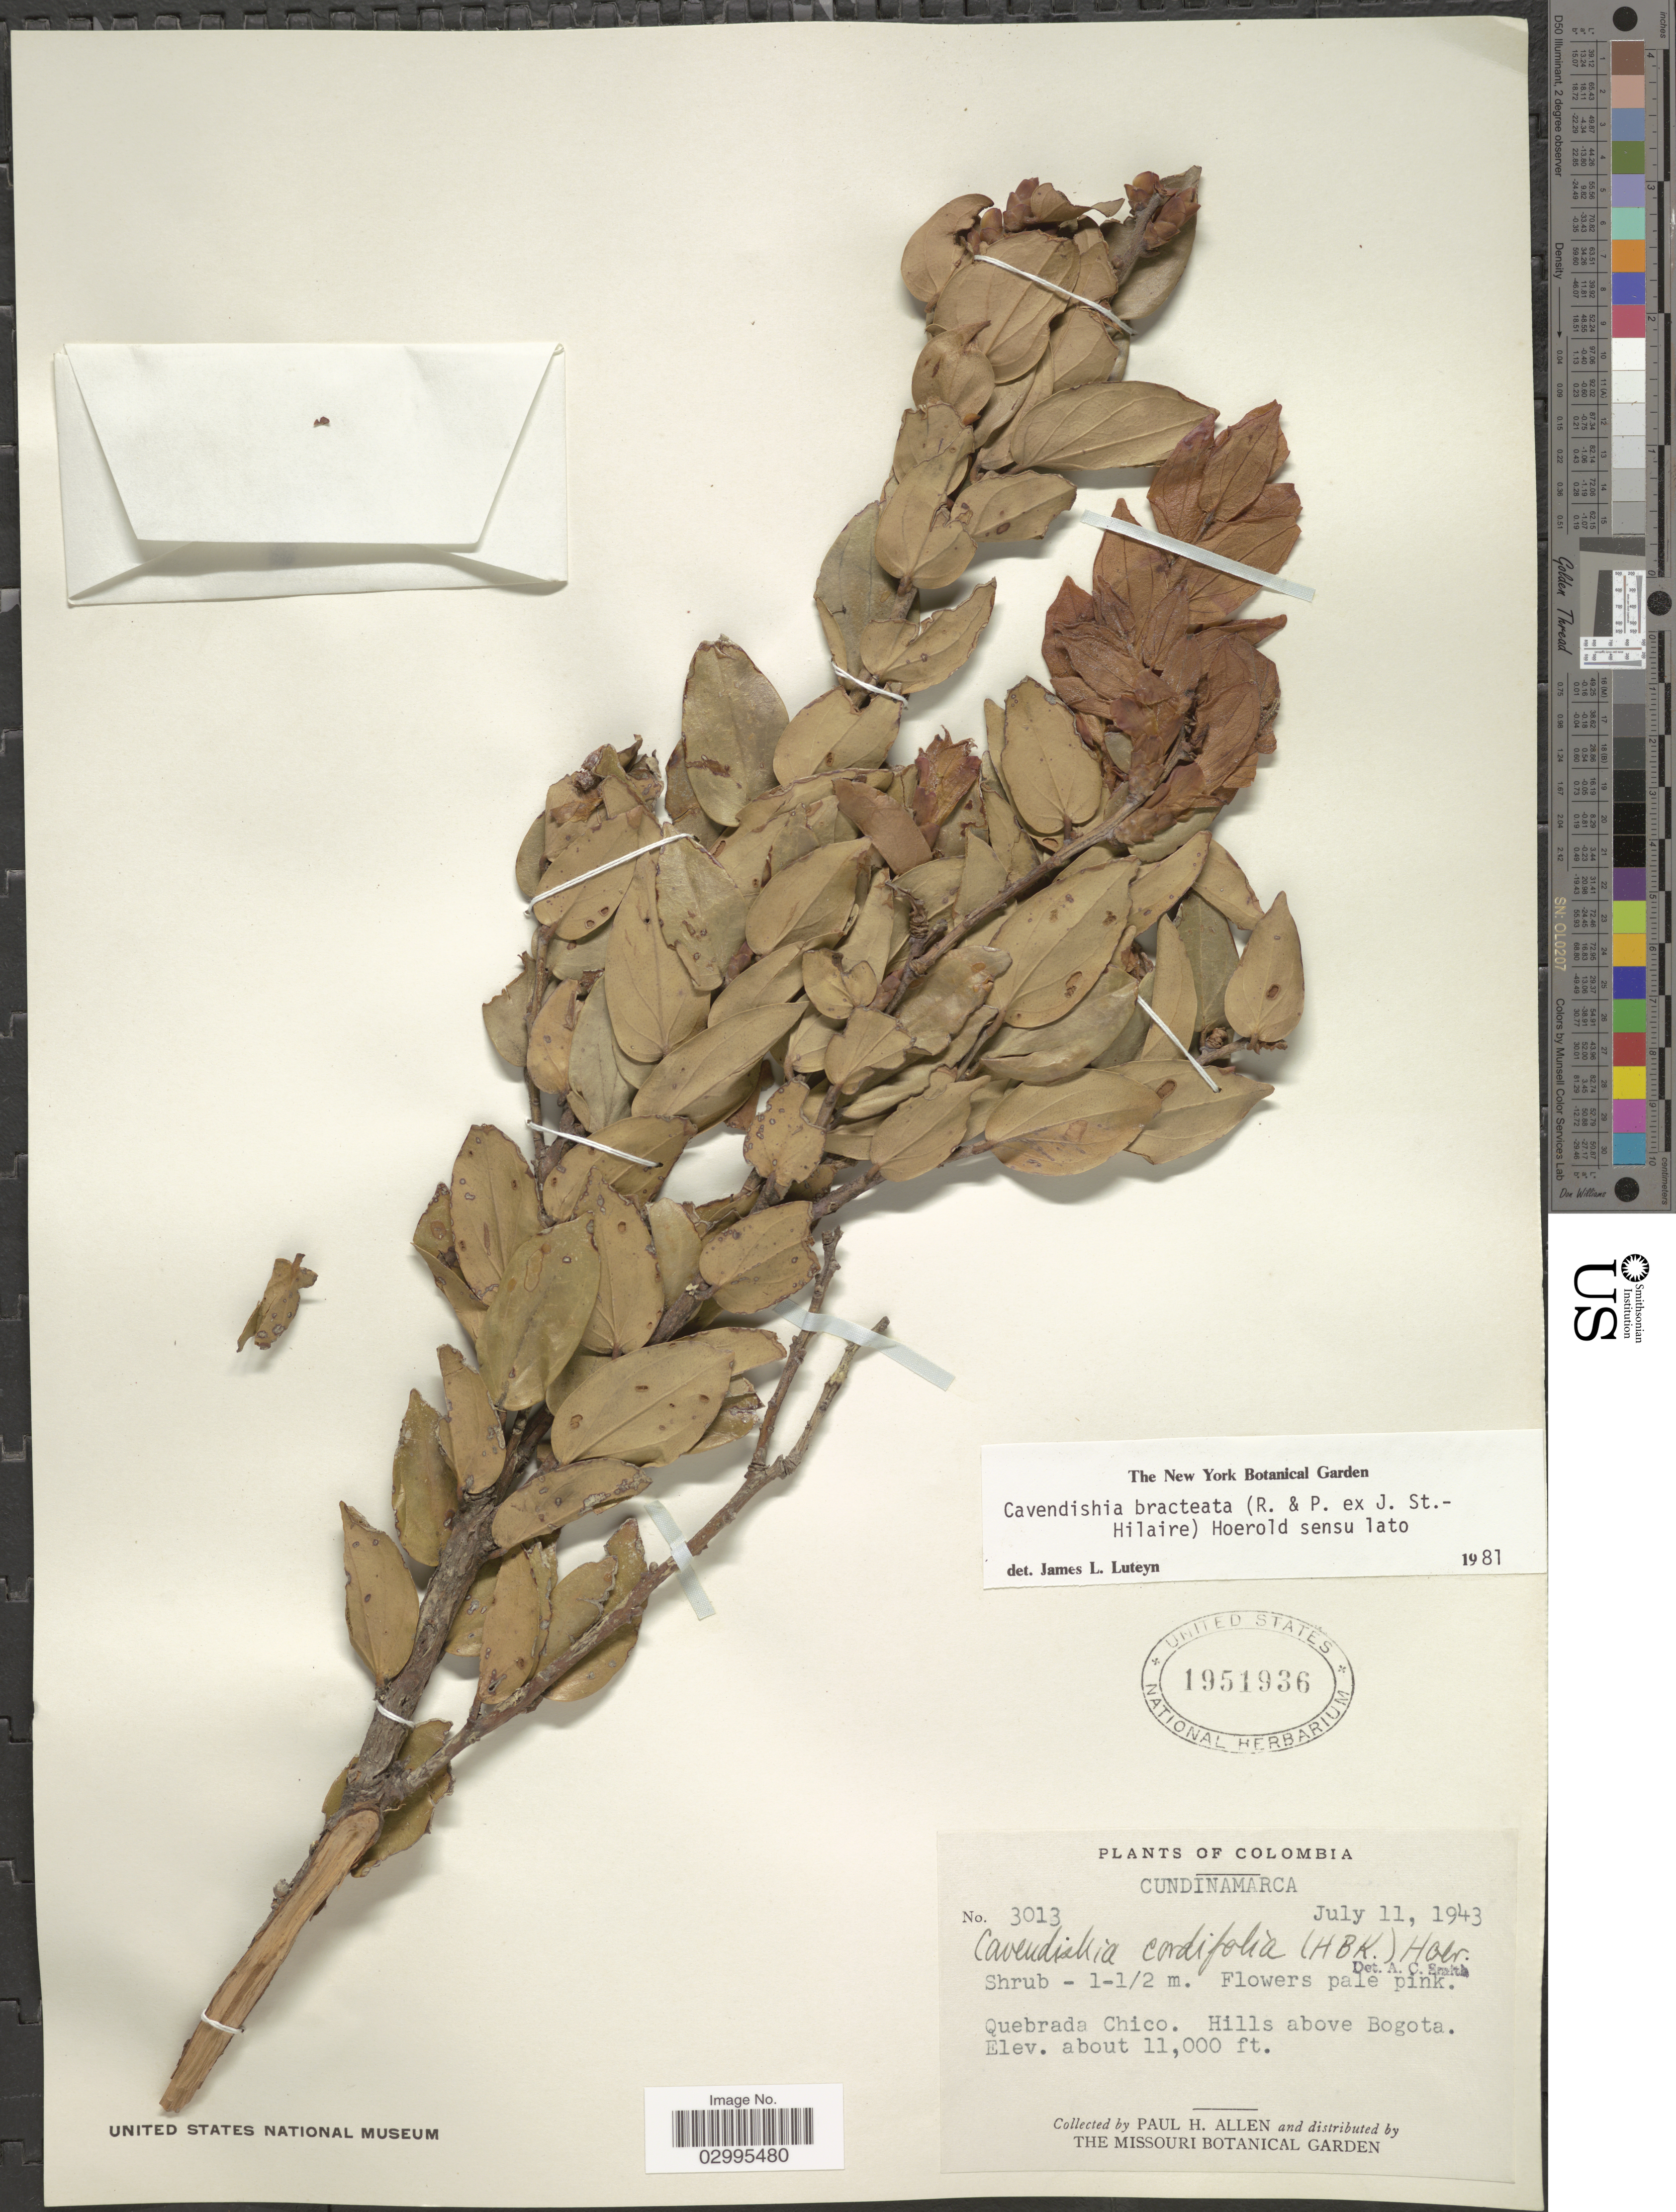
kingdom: Plantae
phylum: Tracheophyta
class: Magnoliopsida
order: Ericales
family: Ericaceae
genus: Cavendishia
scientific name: Cavendishia bracteata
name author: (Ruiz & Pav. ex J. St.-Hil.) Hoerold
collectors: P. H. Allen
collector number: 3013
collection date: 1943-07-11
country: Colombia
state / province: Cundinamarca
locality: Quebrada Chico. Hills above Bogota.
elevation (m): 3353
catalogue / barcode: US 1951936